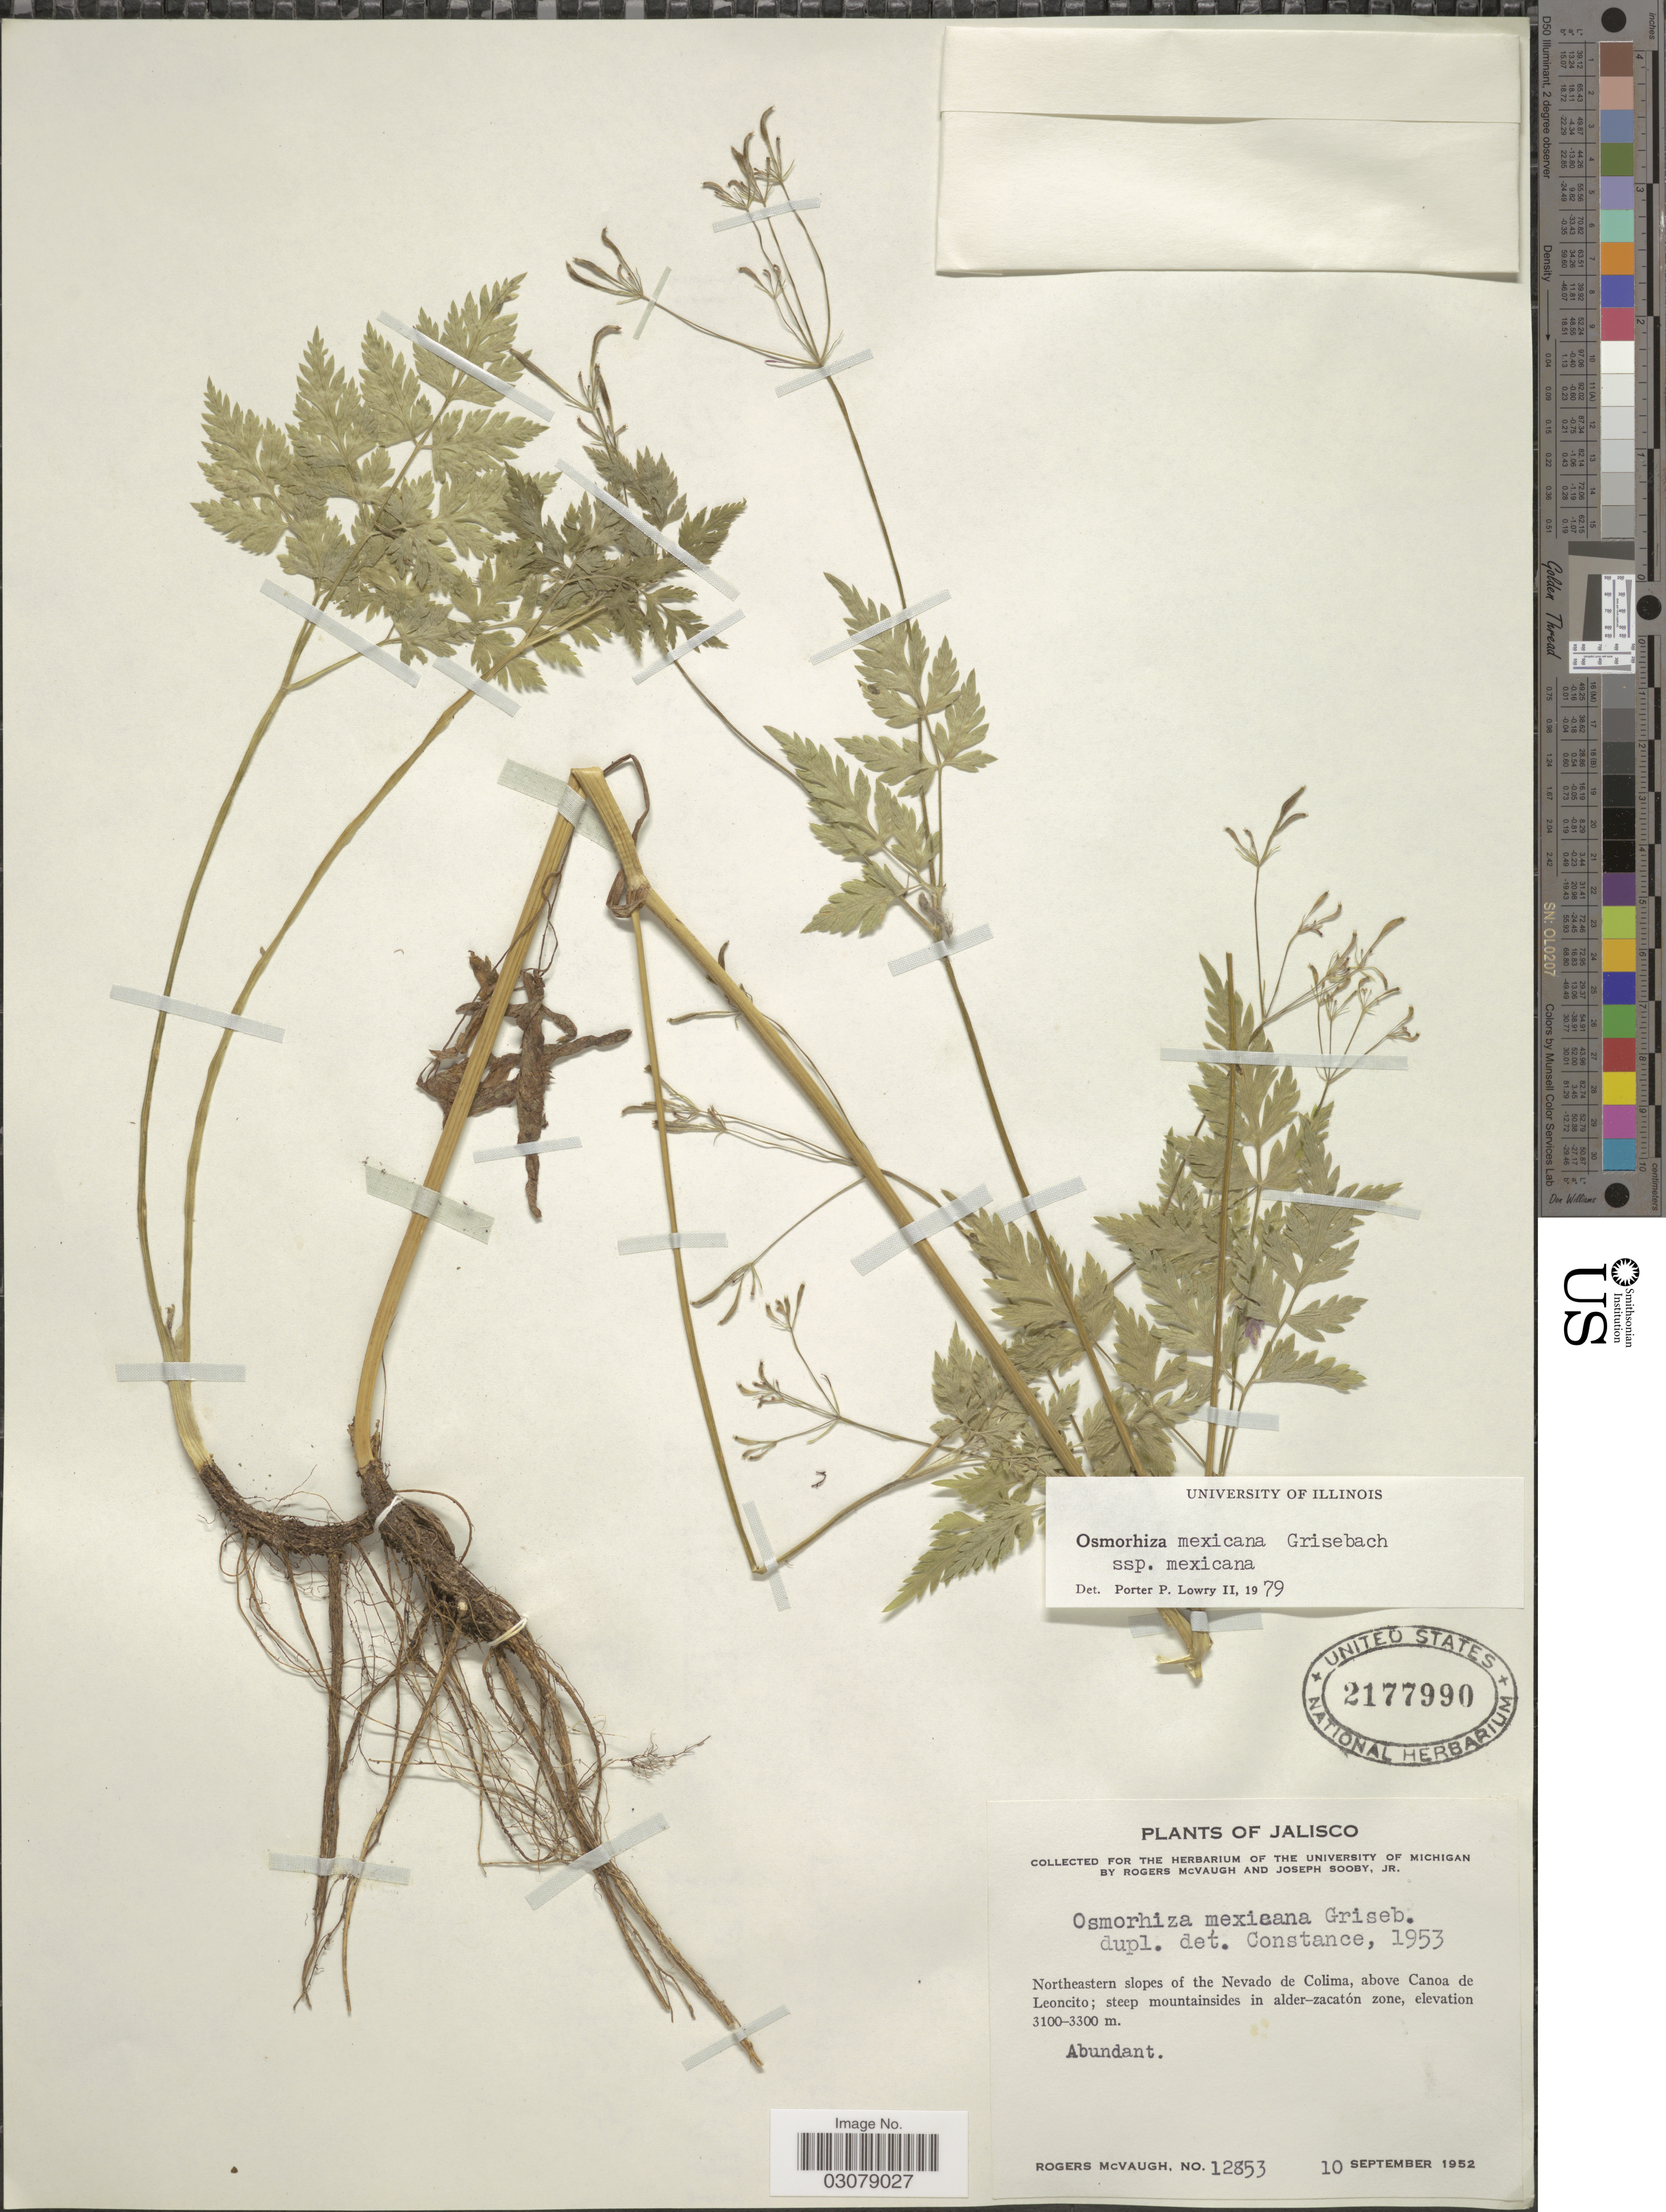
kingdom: Plantae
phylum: Tracheophyta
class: Magnoliopsida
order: Apiales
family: Apiaceae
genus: Osmorhiza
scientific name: Osmorhiza mexicana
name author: Griseb.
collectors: R. McVaugh & J. Sooby Jr.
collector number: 12853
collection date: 1952-09-10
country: Mexico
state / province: Jalisco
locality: Northeastern slopes of the Nevado de Colima, above Canoa de Leoncito, steep mountainsides in alder-zacatón zone.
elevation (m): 3100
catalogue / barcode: US 2177990